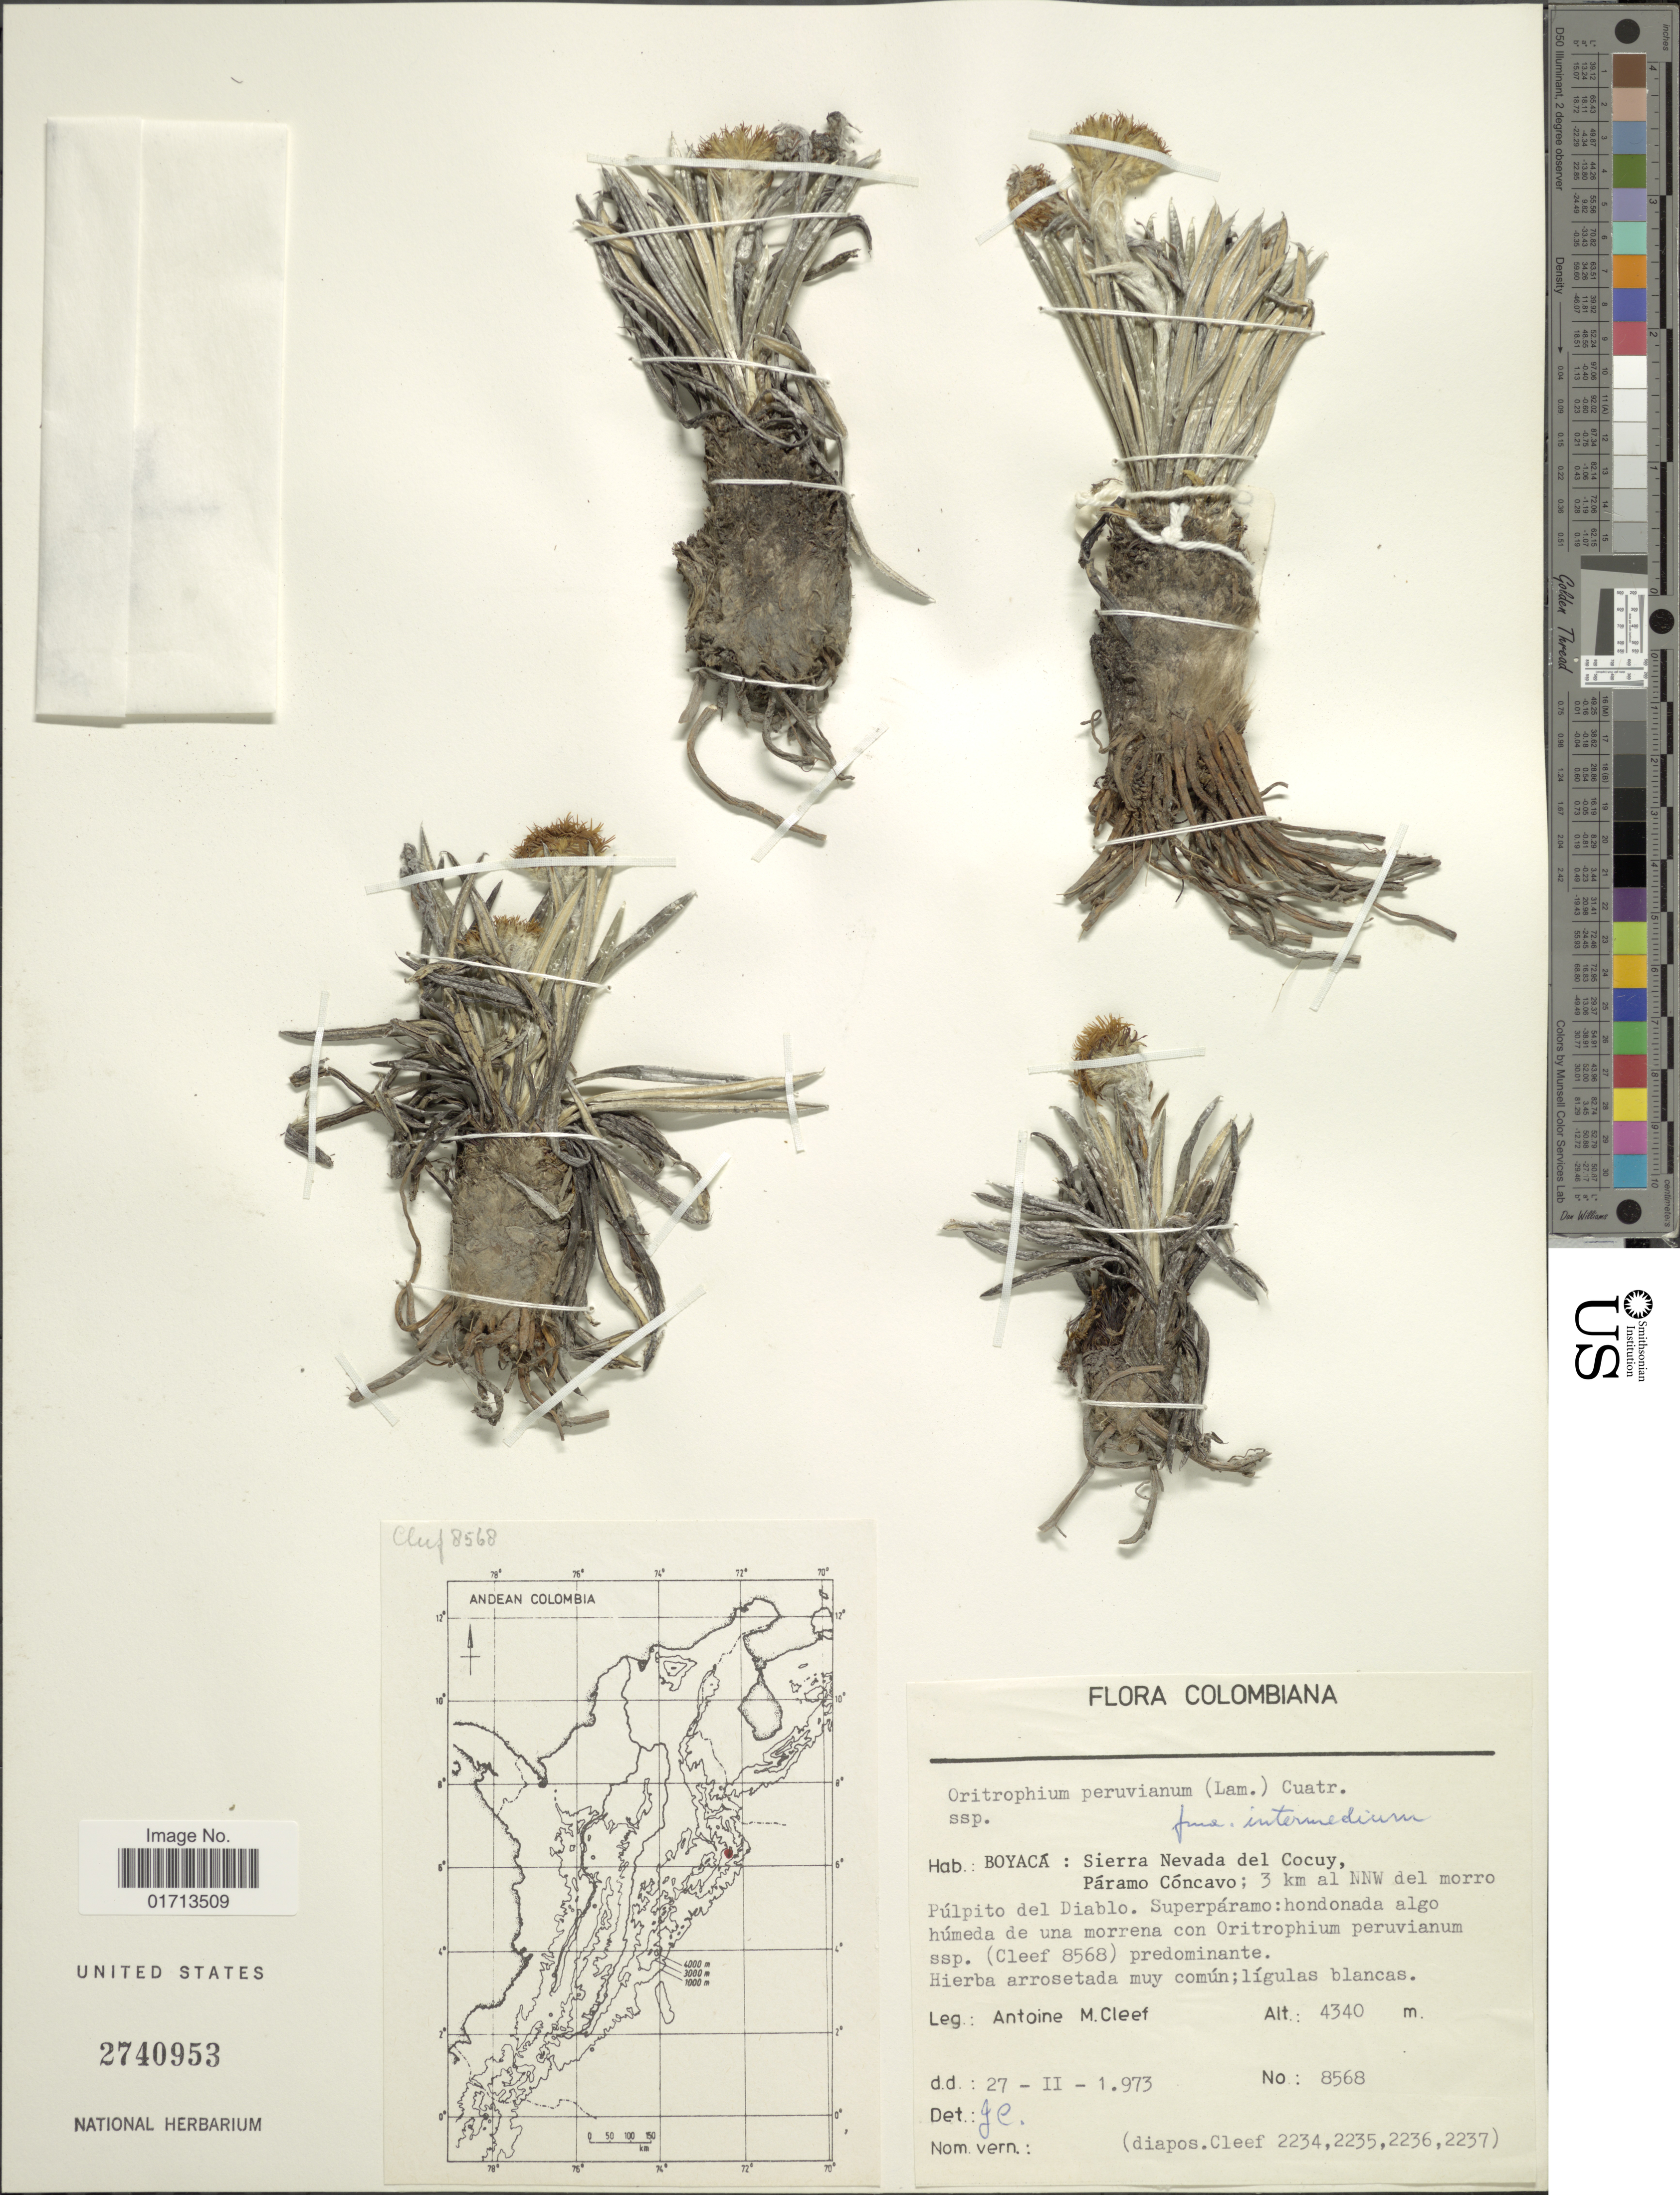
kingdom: Plantae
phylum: Tracheophyta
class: Magnoliopsida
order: Asterales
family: Asteraceae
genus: Oritrophium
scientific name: Oritrophium peruvianum f. intermedium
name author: Cuatrec.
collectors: A. M. Cleef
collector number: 8568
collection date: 1973-02-27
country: Colombia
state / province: Boyacá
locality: Sierra Nevada del Cocuy, Paramo Concavo; 3 km al NNW del morro Pulpito del Diablo.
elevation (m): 4340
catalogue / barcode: US 2740953